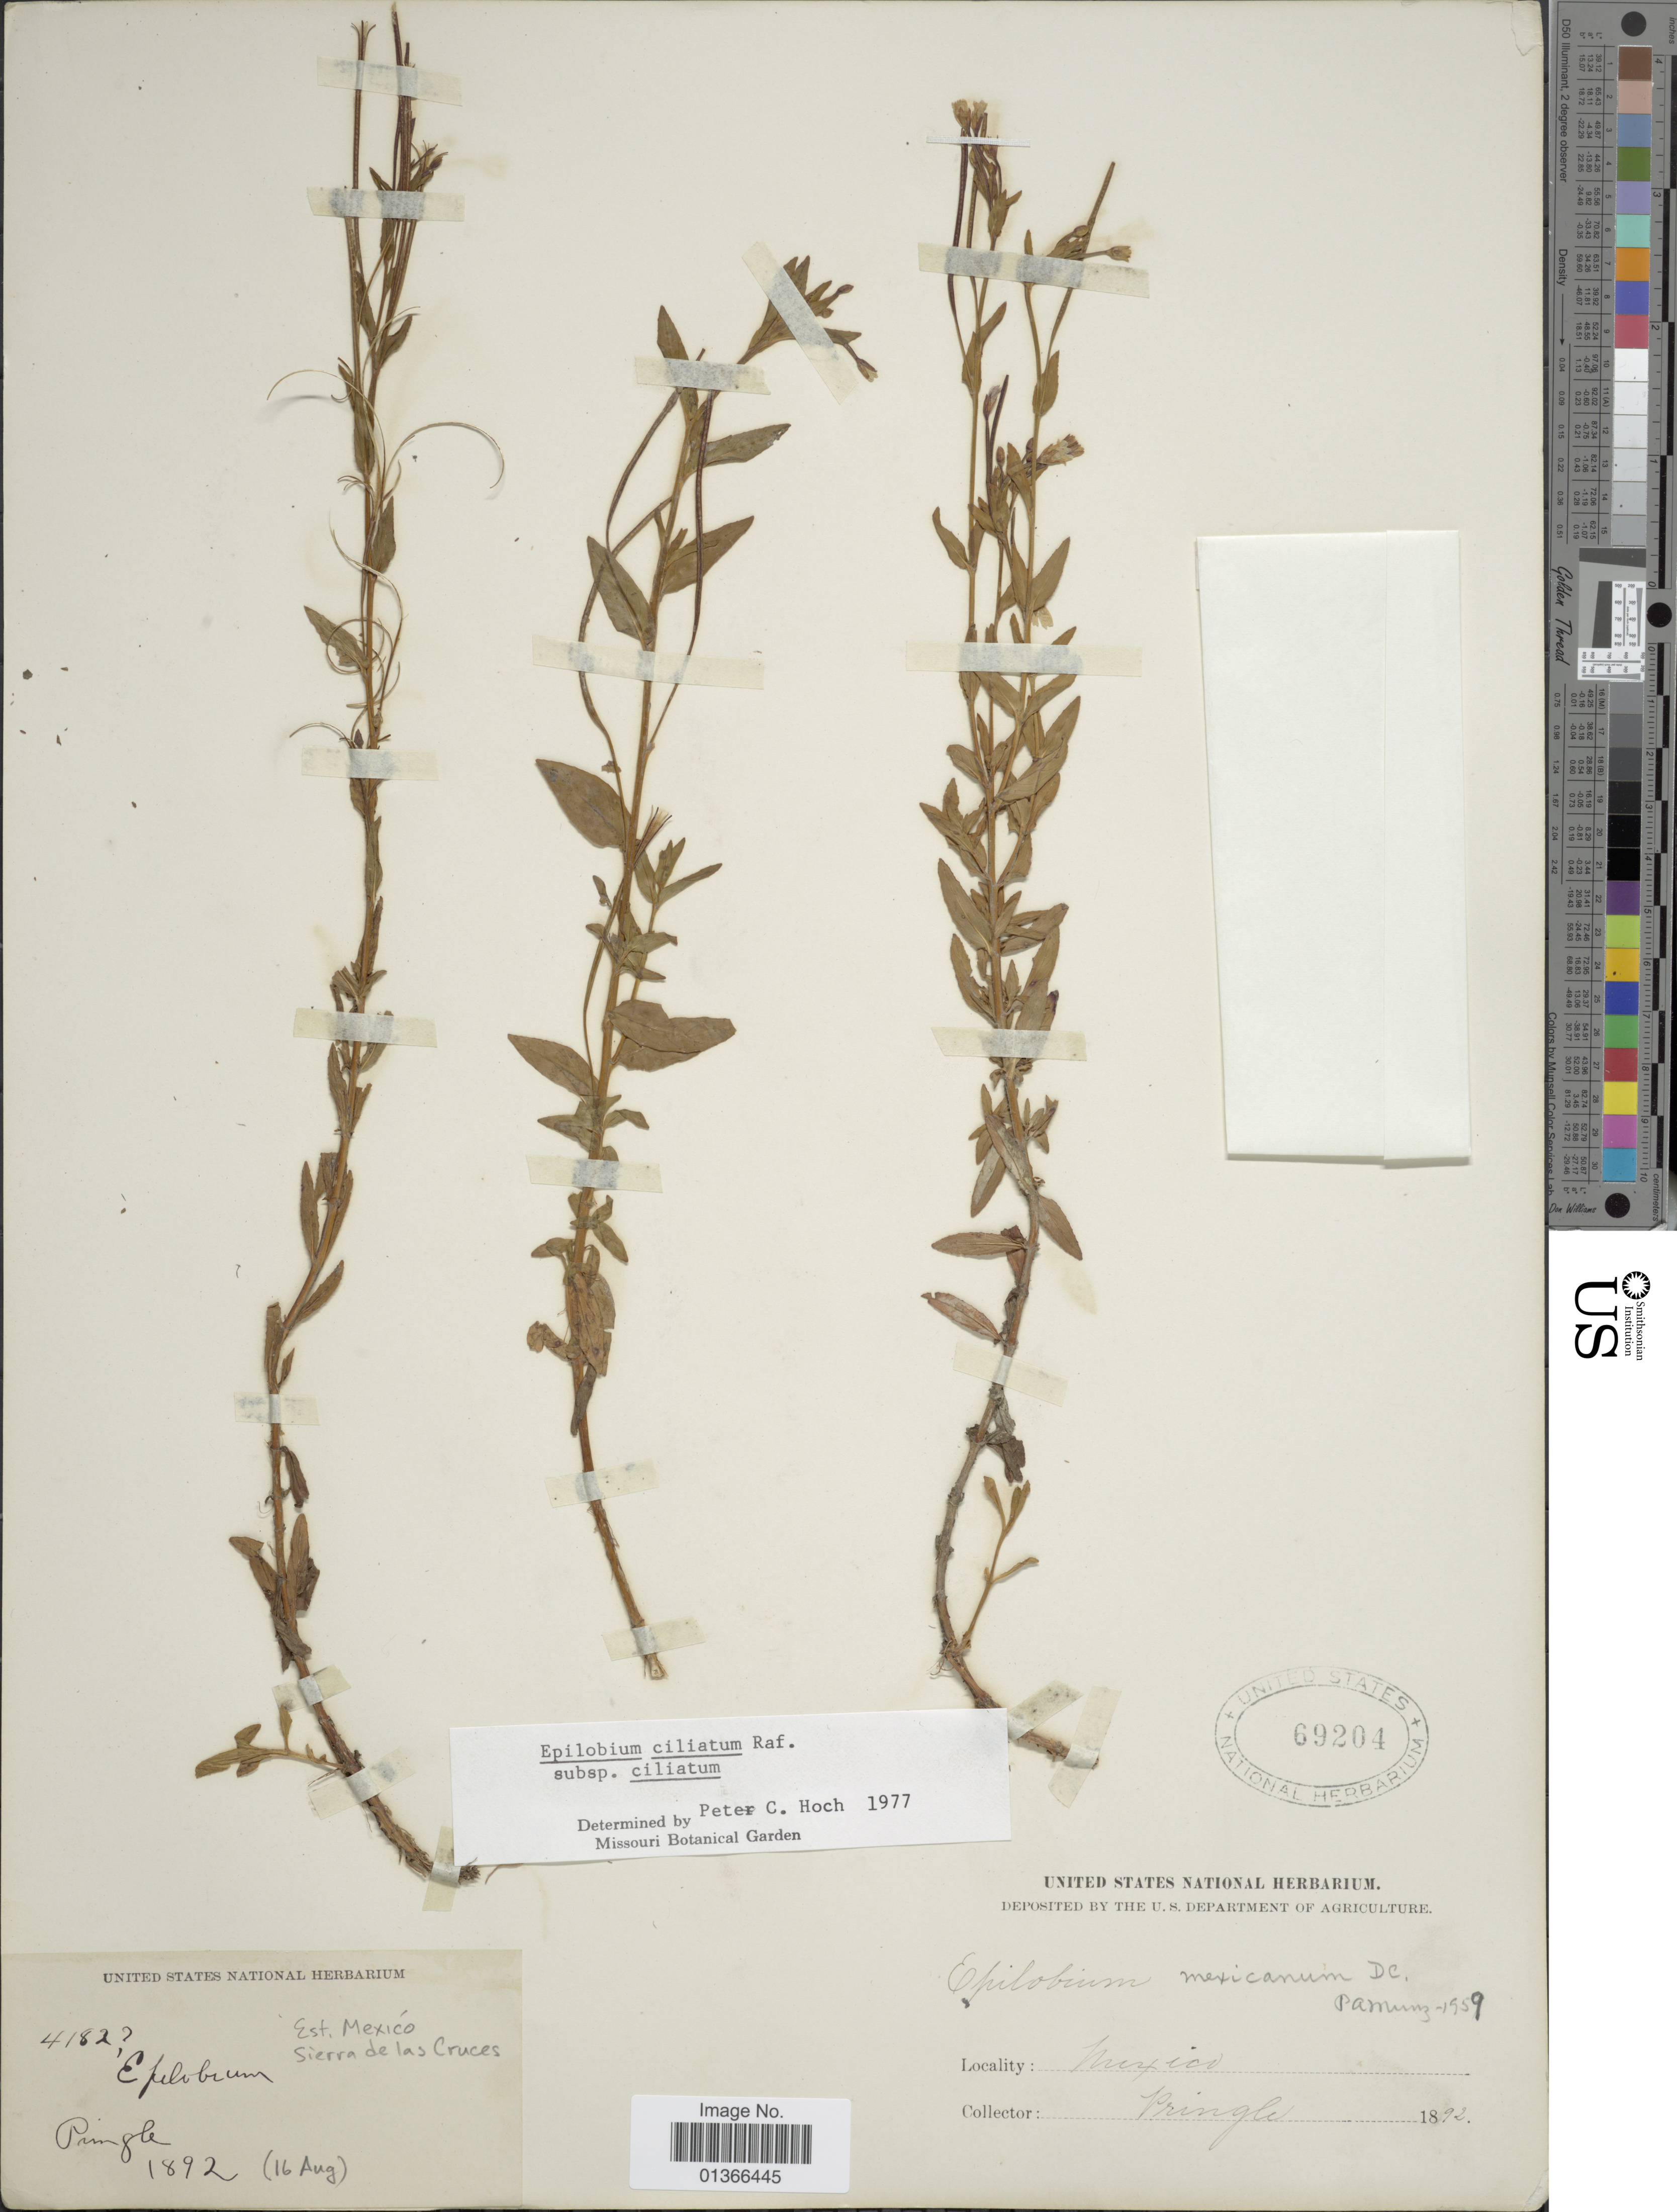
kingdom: Plantae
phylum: Tracheophyta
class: Magnoliopsida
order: Myrtales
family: Onagraceae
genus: Epilobium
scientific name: Epilobium ciliatum subsp. ciliatum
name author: Raf.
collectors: -- Pringle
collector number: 4182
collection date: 1892-08-16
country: Mexico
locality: Sierra de las Cruces.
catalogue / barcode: US 69204